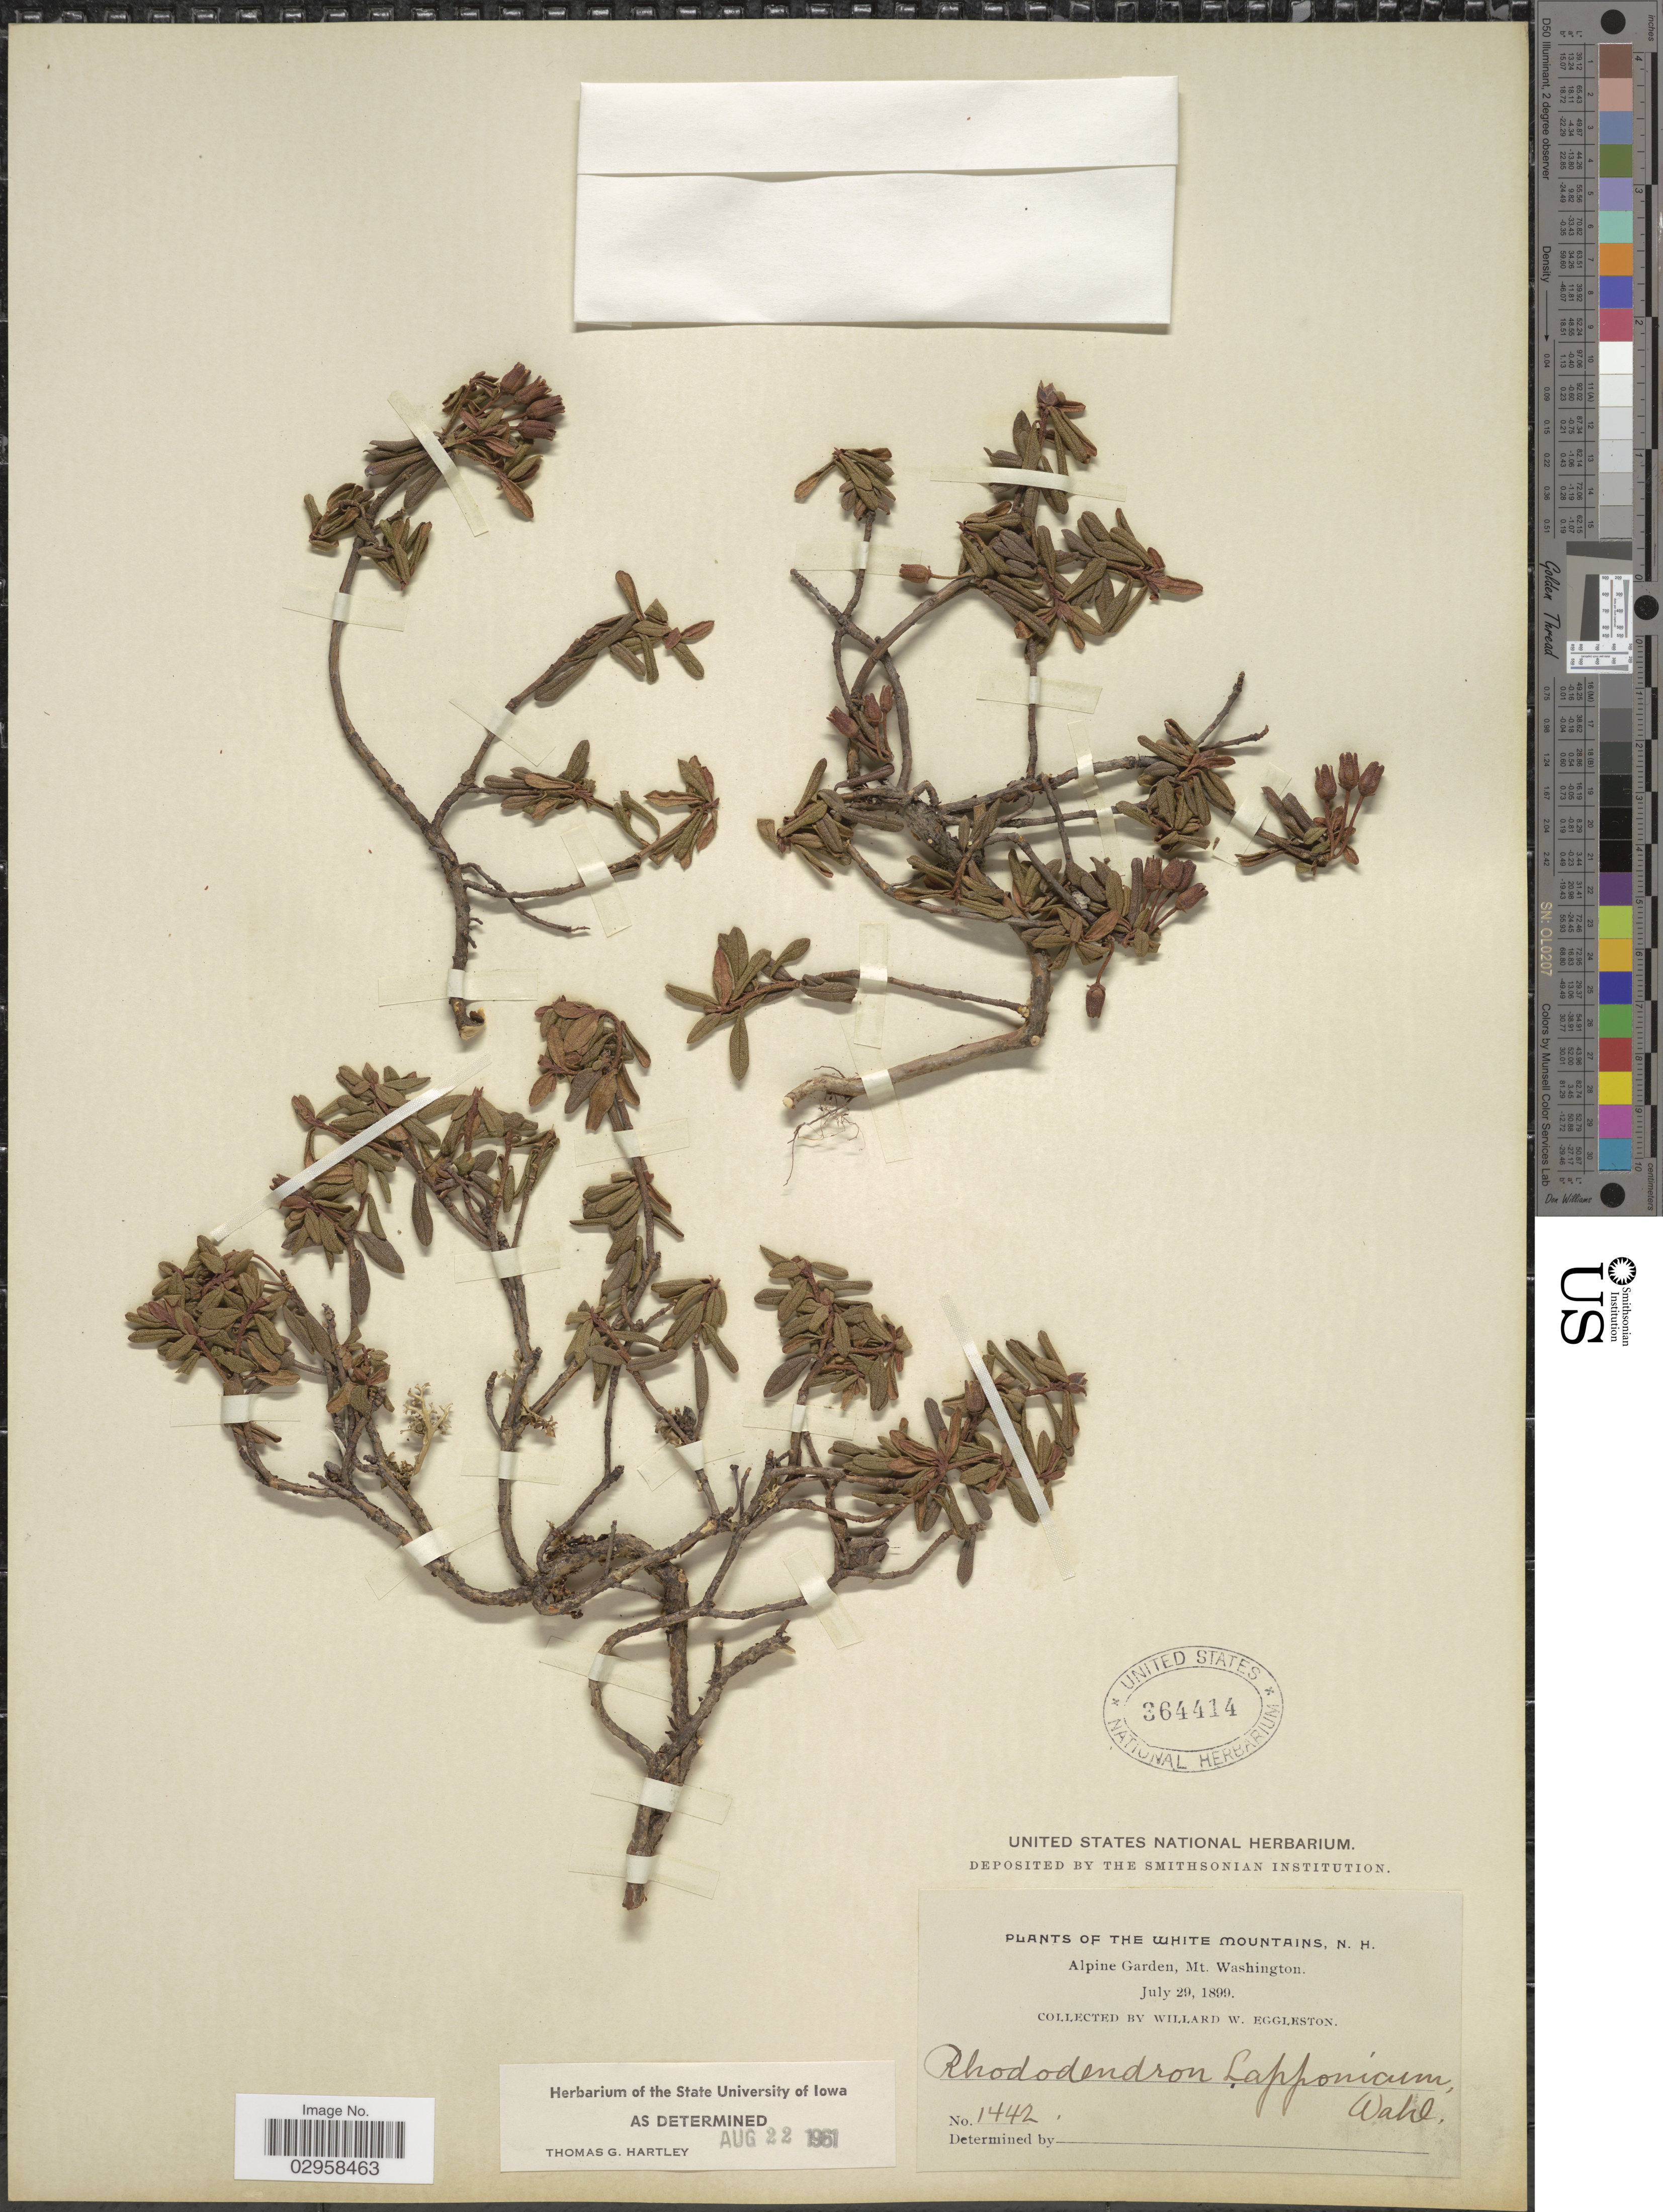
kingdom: Plantae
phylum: Tracheophyta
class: Magnoliopsida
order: Ericales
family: Ericaceae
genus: Rhododendron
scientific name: Rhododendron lapponicum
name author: (L.) Wahlenb.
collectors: W. W. Eggleston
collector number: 1442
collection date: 1899-07-29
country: United States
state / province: New Hampshire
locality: White Mountains, N. H. Alpine Garden, Mt. Washington.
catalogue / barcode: US 364414